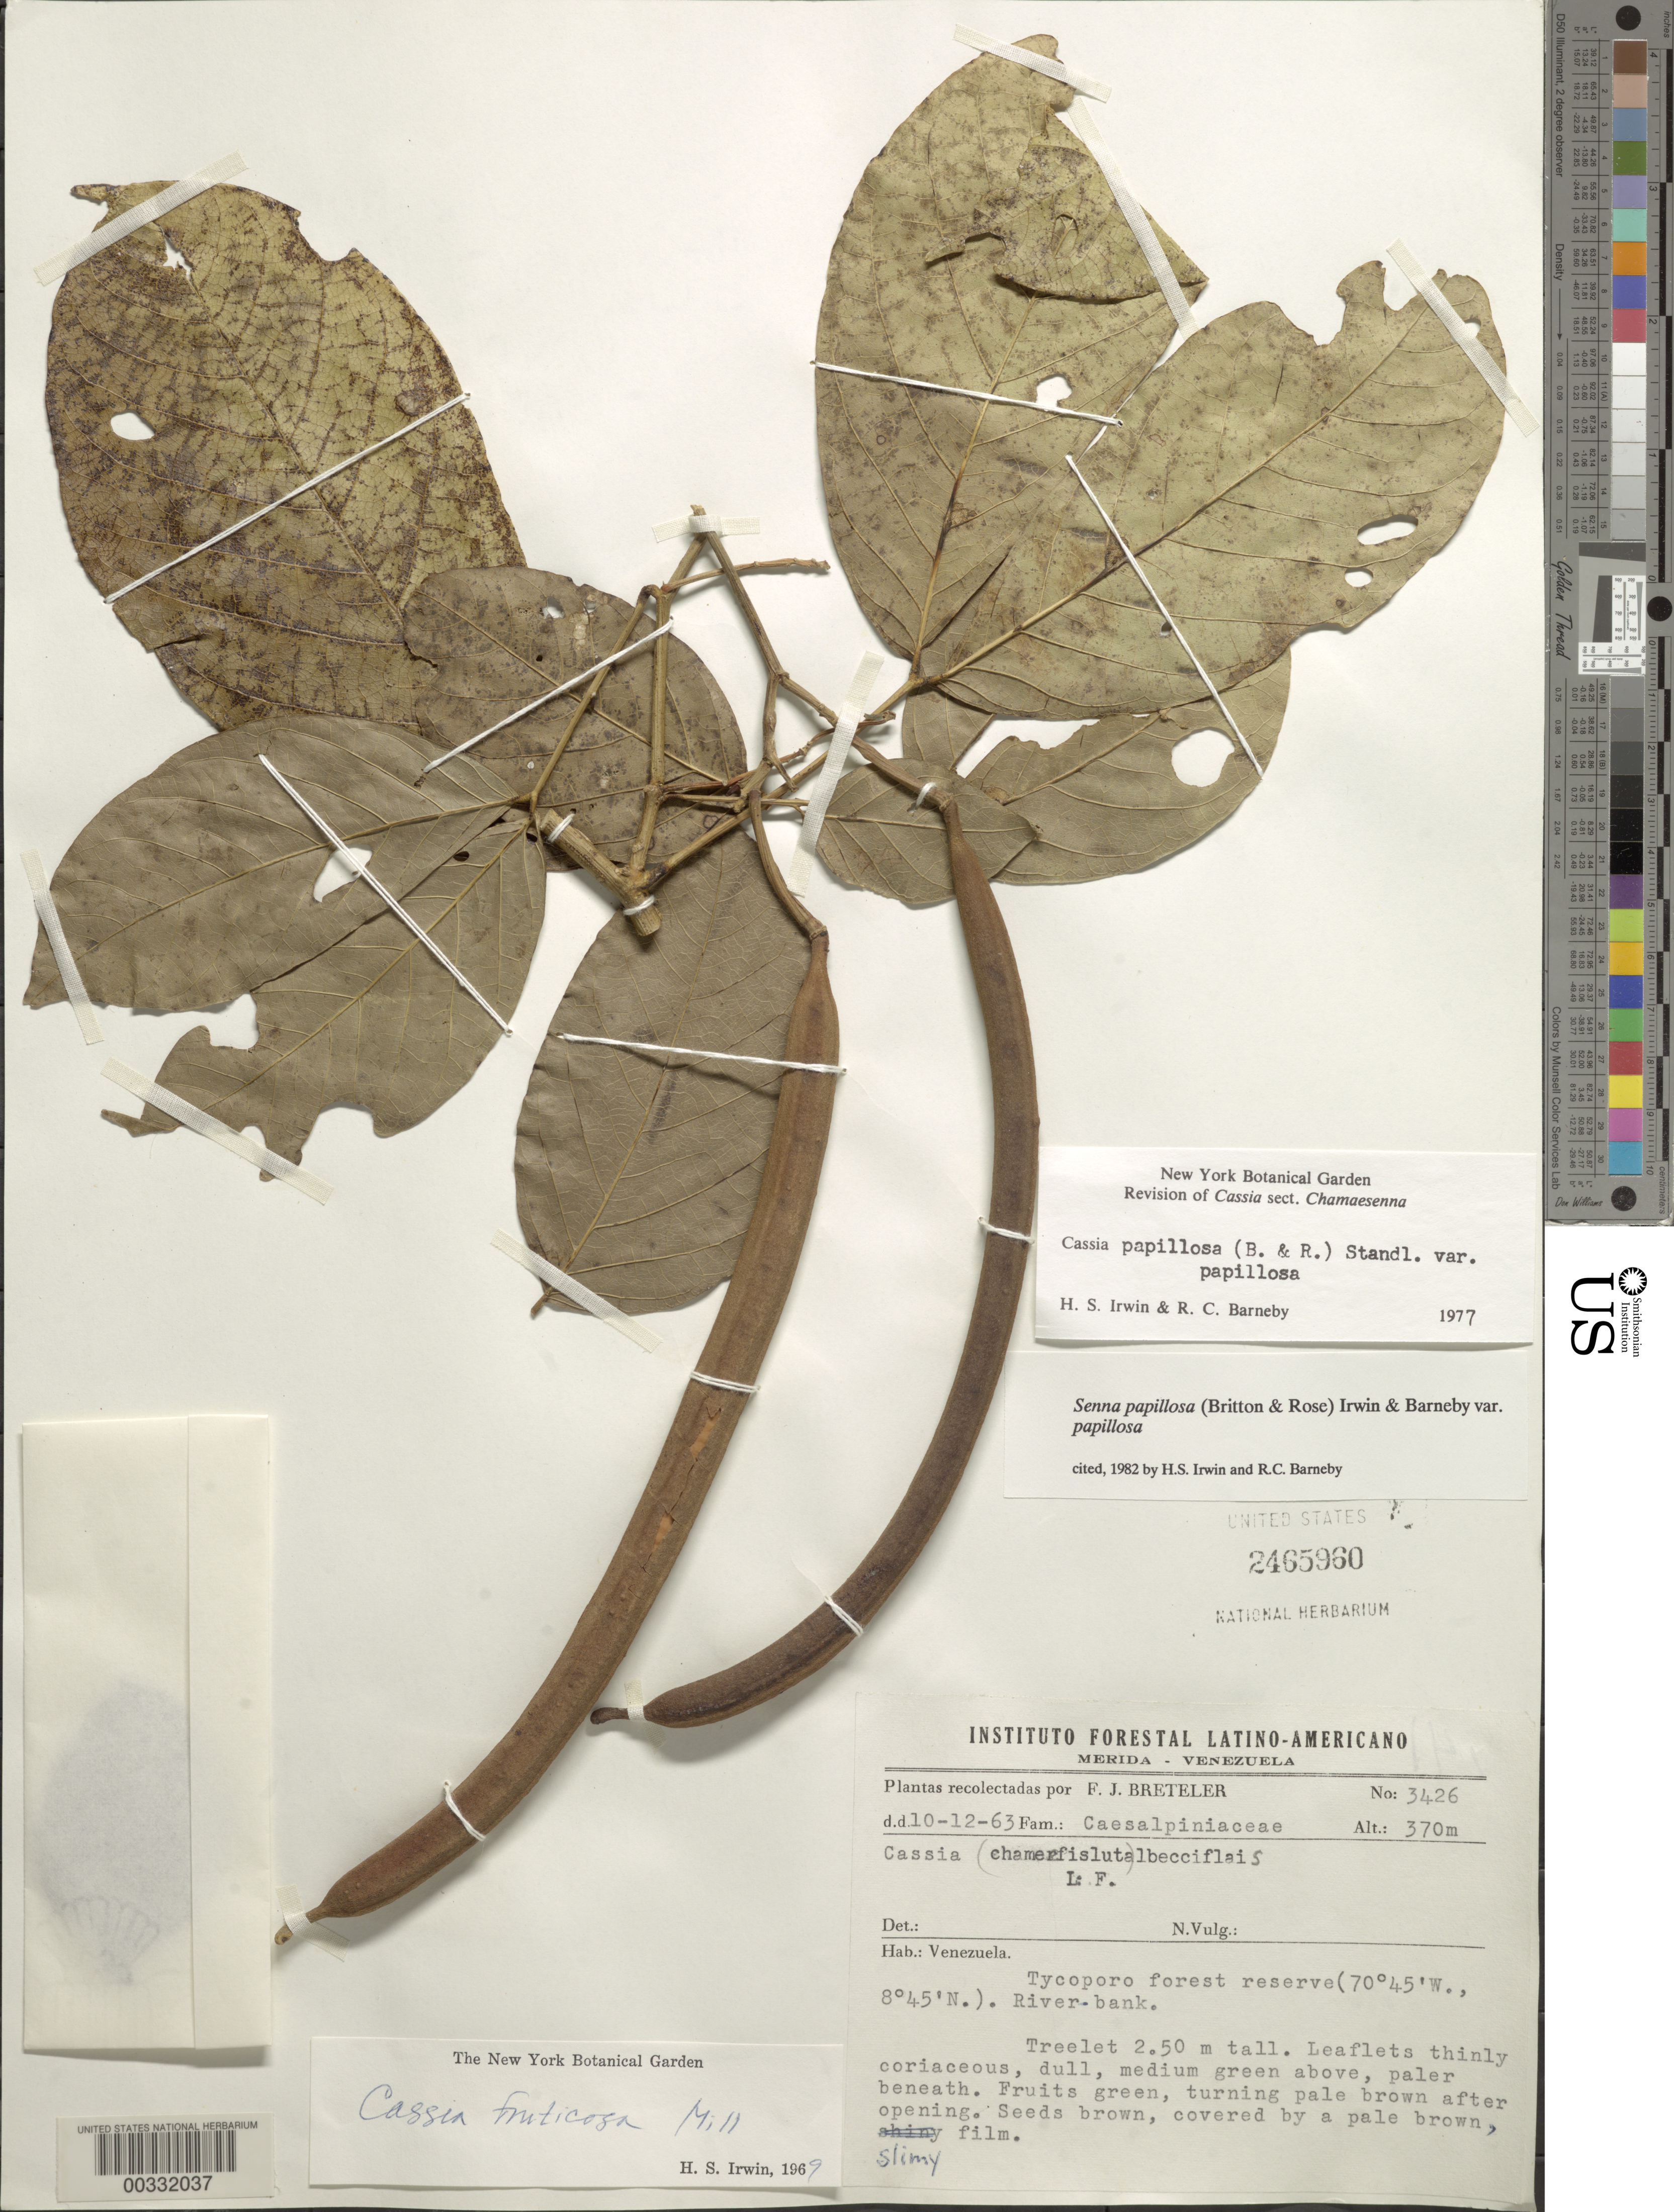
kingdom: Plantae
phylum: Tracheophyta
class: Magnoliopsida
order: Fabales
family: Fabaceae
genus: Senna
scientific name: Senna papillosa var. papillosa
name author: (Britton & Rose) H.S. Irwin & Barneby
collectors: F. J. Breteler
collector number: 3426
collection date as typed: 10 Dec 1963 or 12 Oct 1963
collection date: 1963-10-12 or 1963-12-10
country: Venezuela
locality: Tycoporo forest reserve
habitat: Riverbank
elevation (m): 370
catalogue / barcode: US 2465960